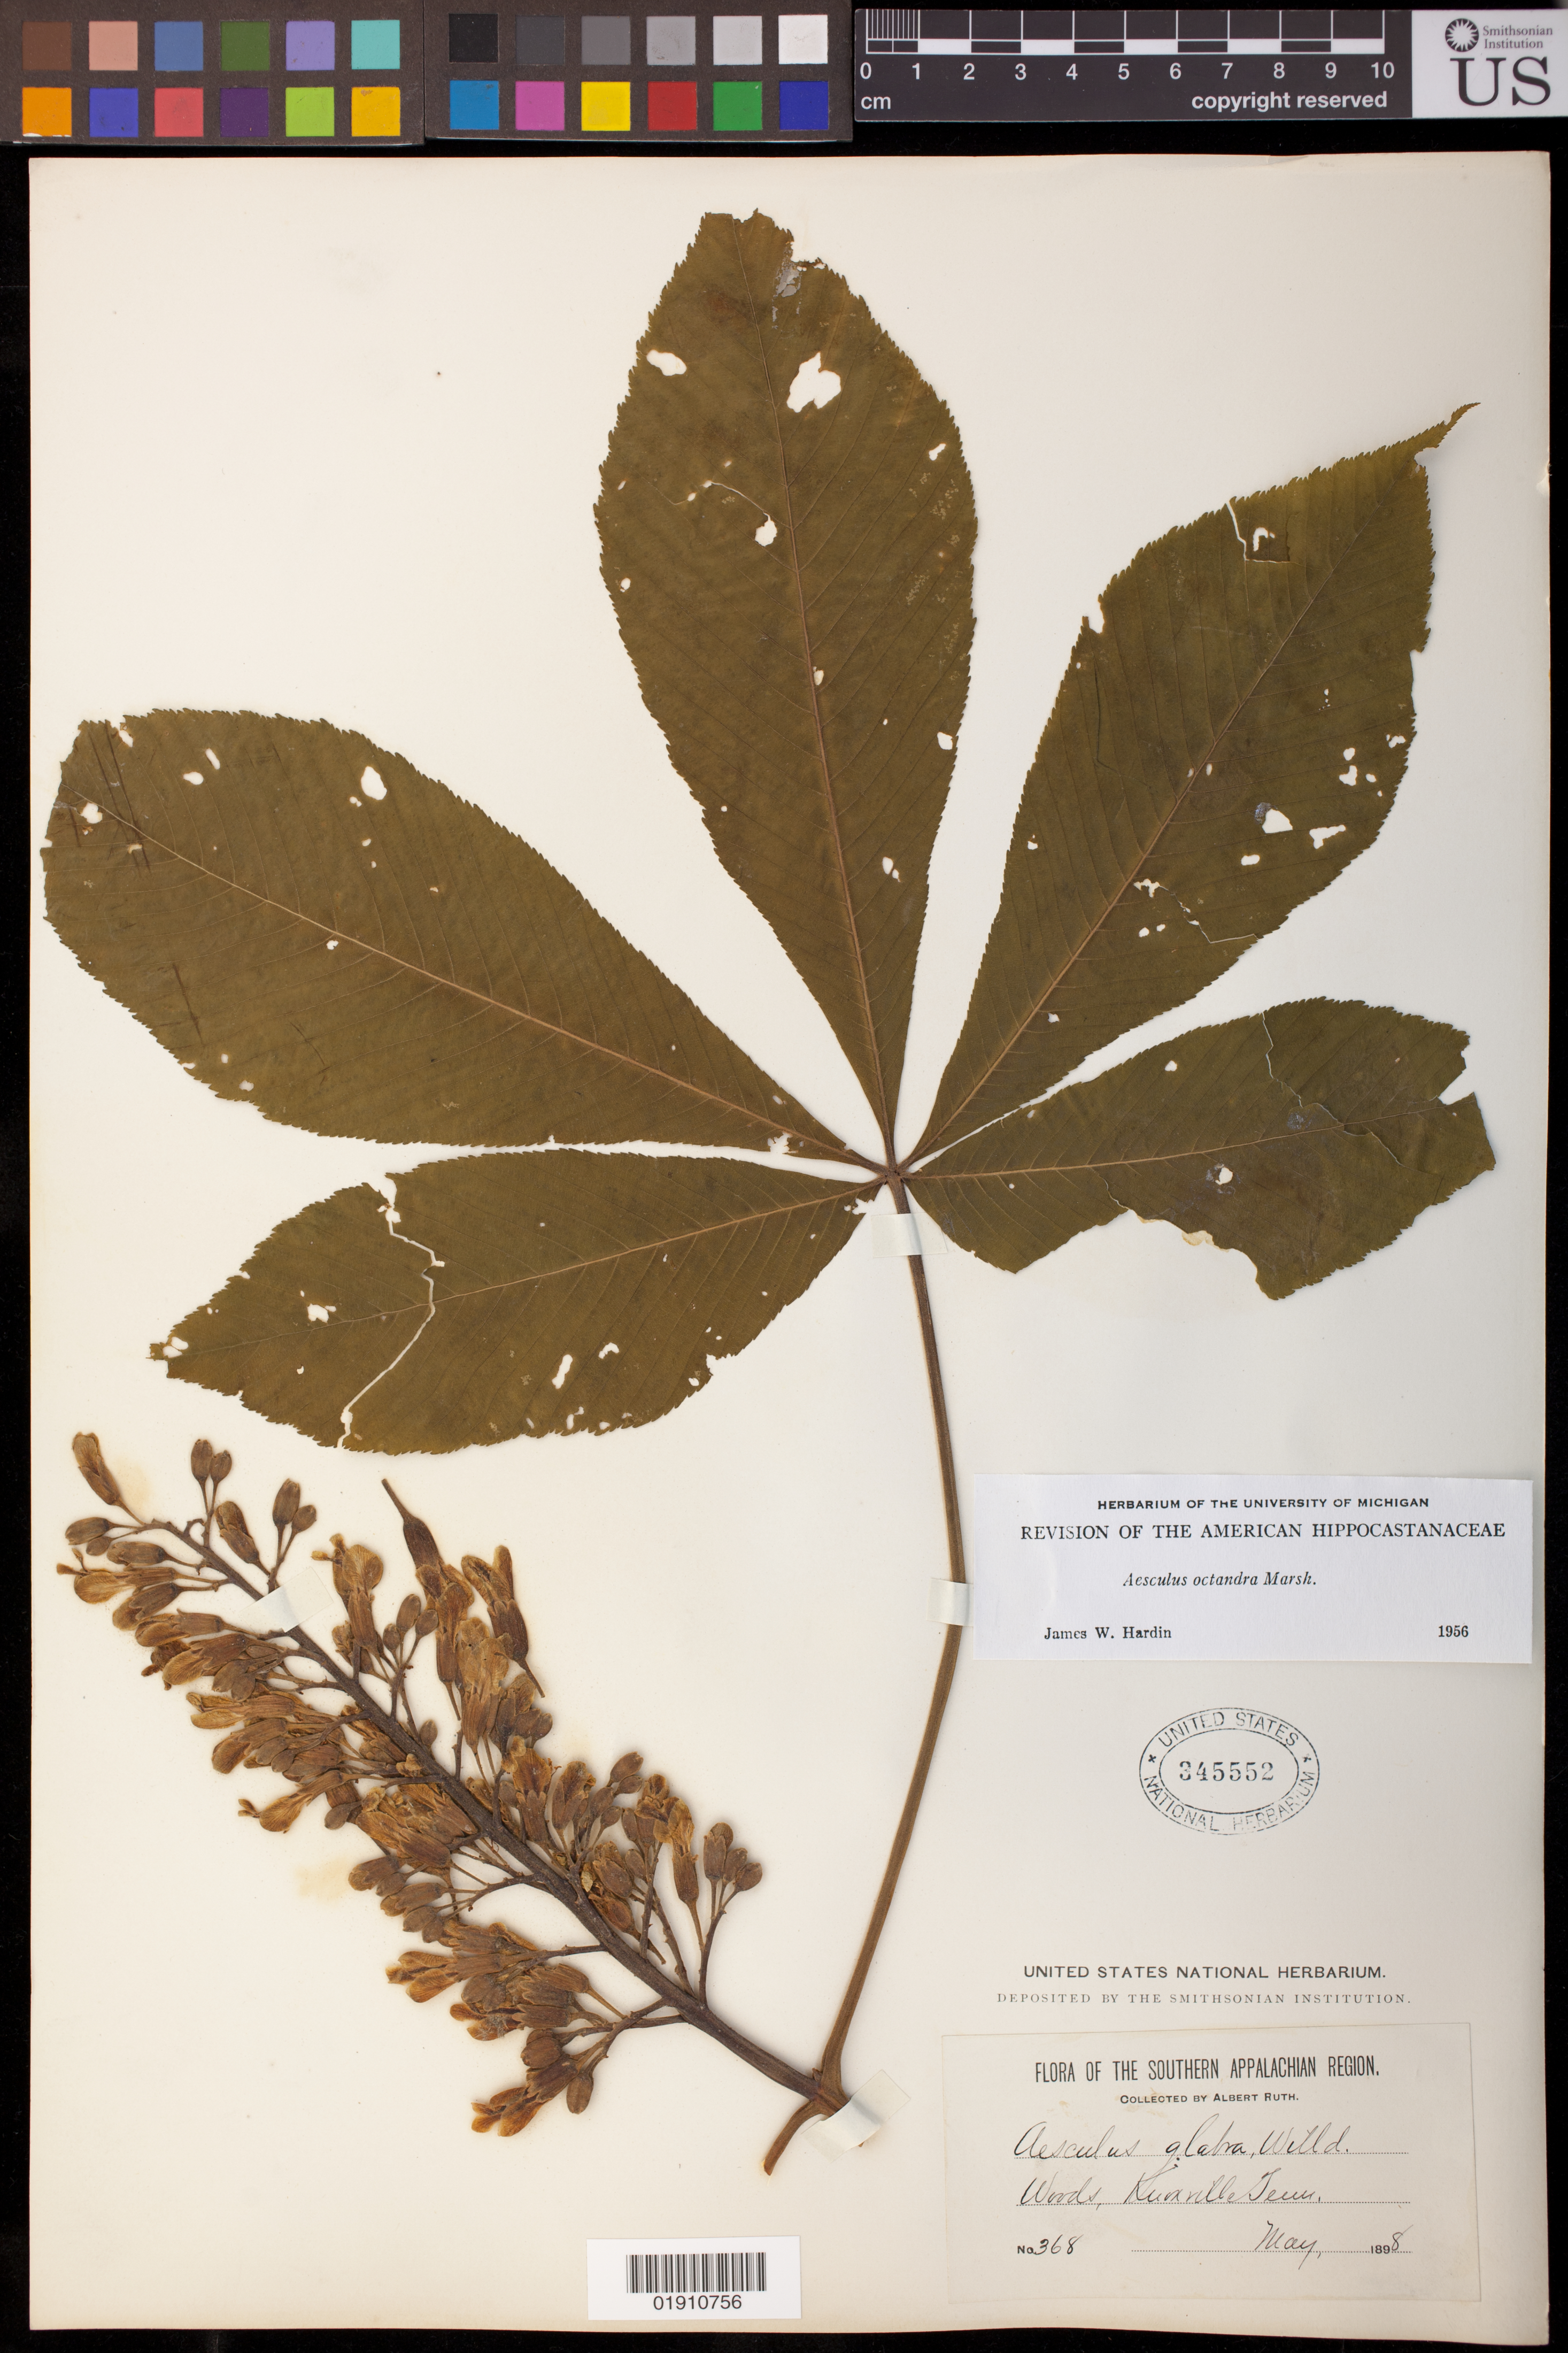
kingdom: Plantae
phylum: Tracheophyta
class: Magnoliopsida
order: Sapindales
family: Sapindaceae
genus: Aesculus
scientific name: Aesculus octandra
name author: Marshall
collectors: A. Ruth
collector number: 368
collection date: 1898-05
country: United States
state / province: Tennessee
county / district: Knox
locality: Knoxville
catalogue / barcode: US 345552